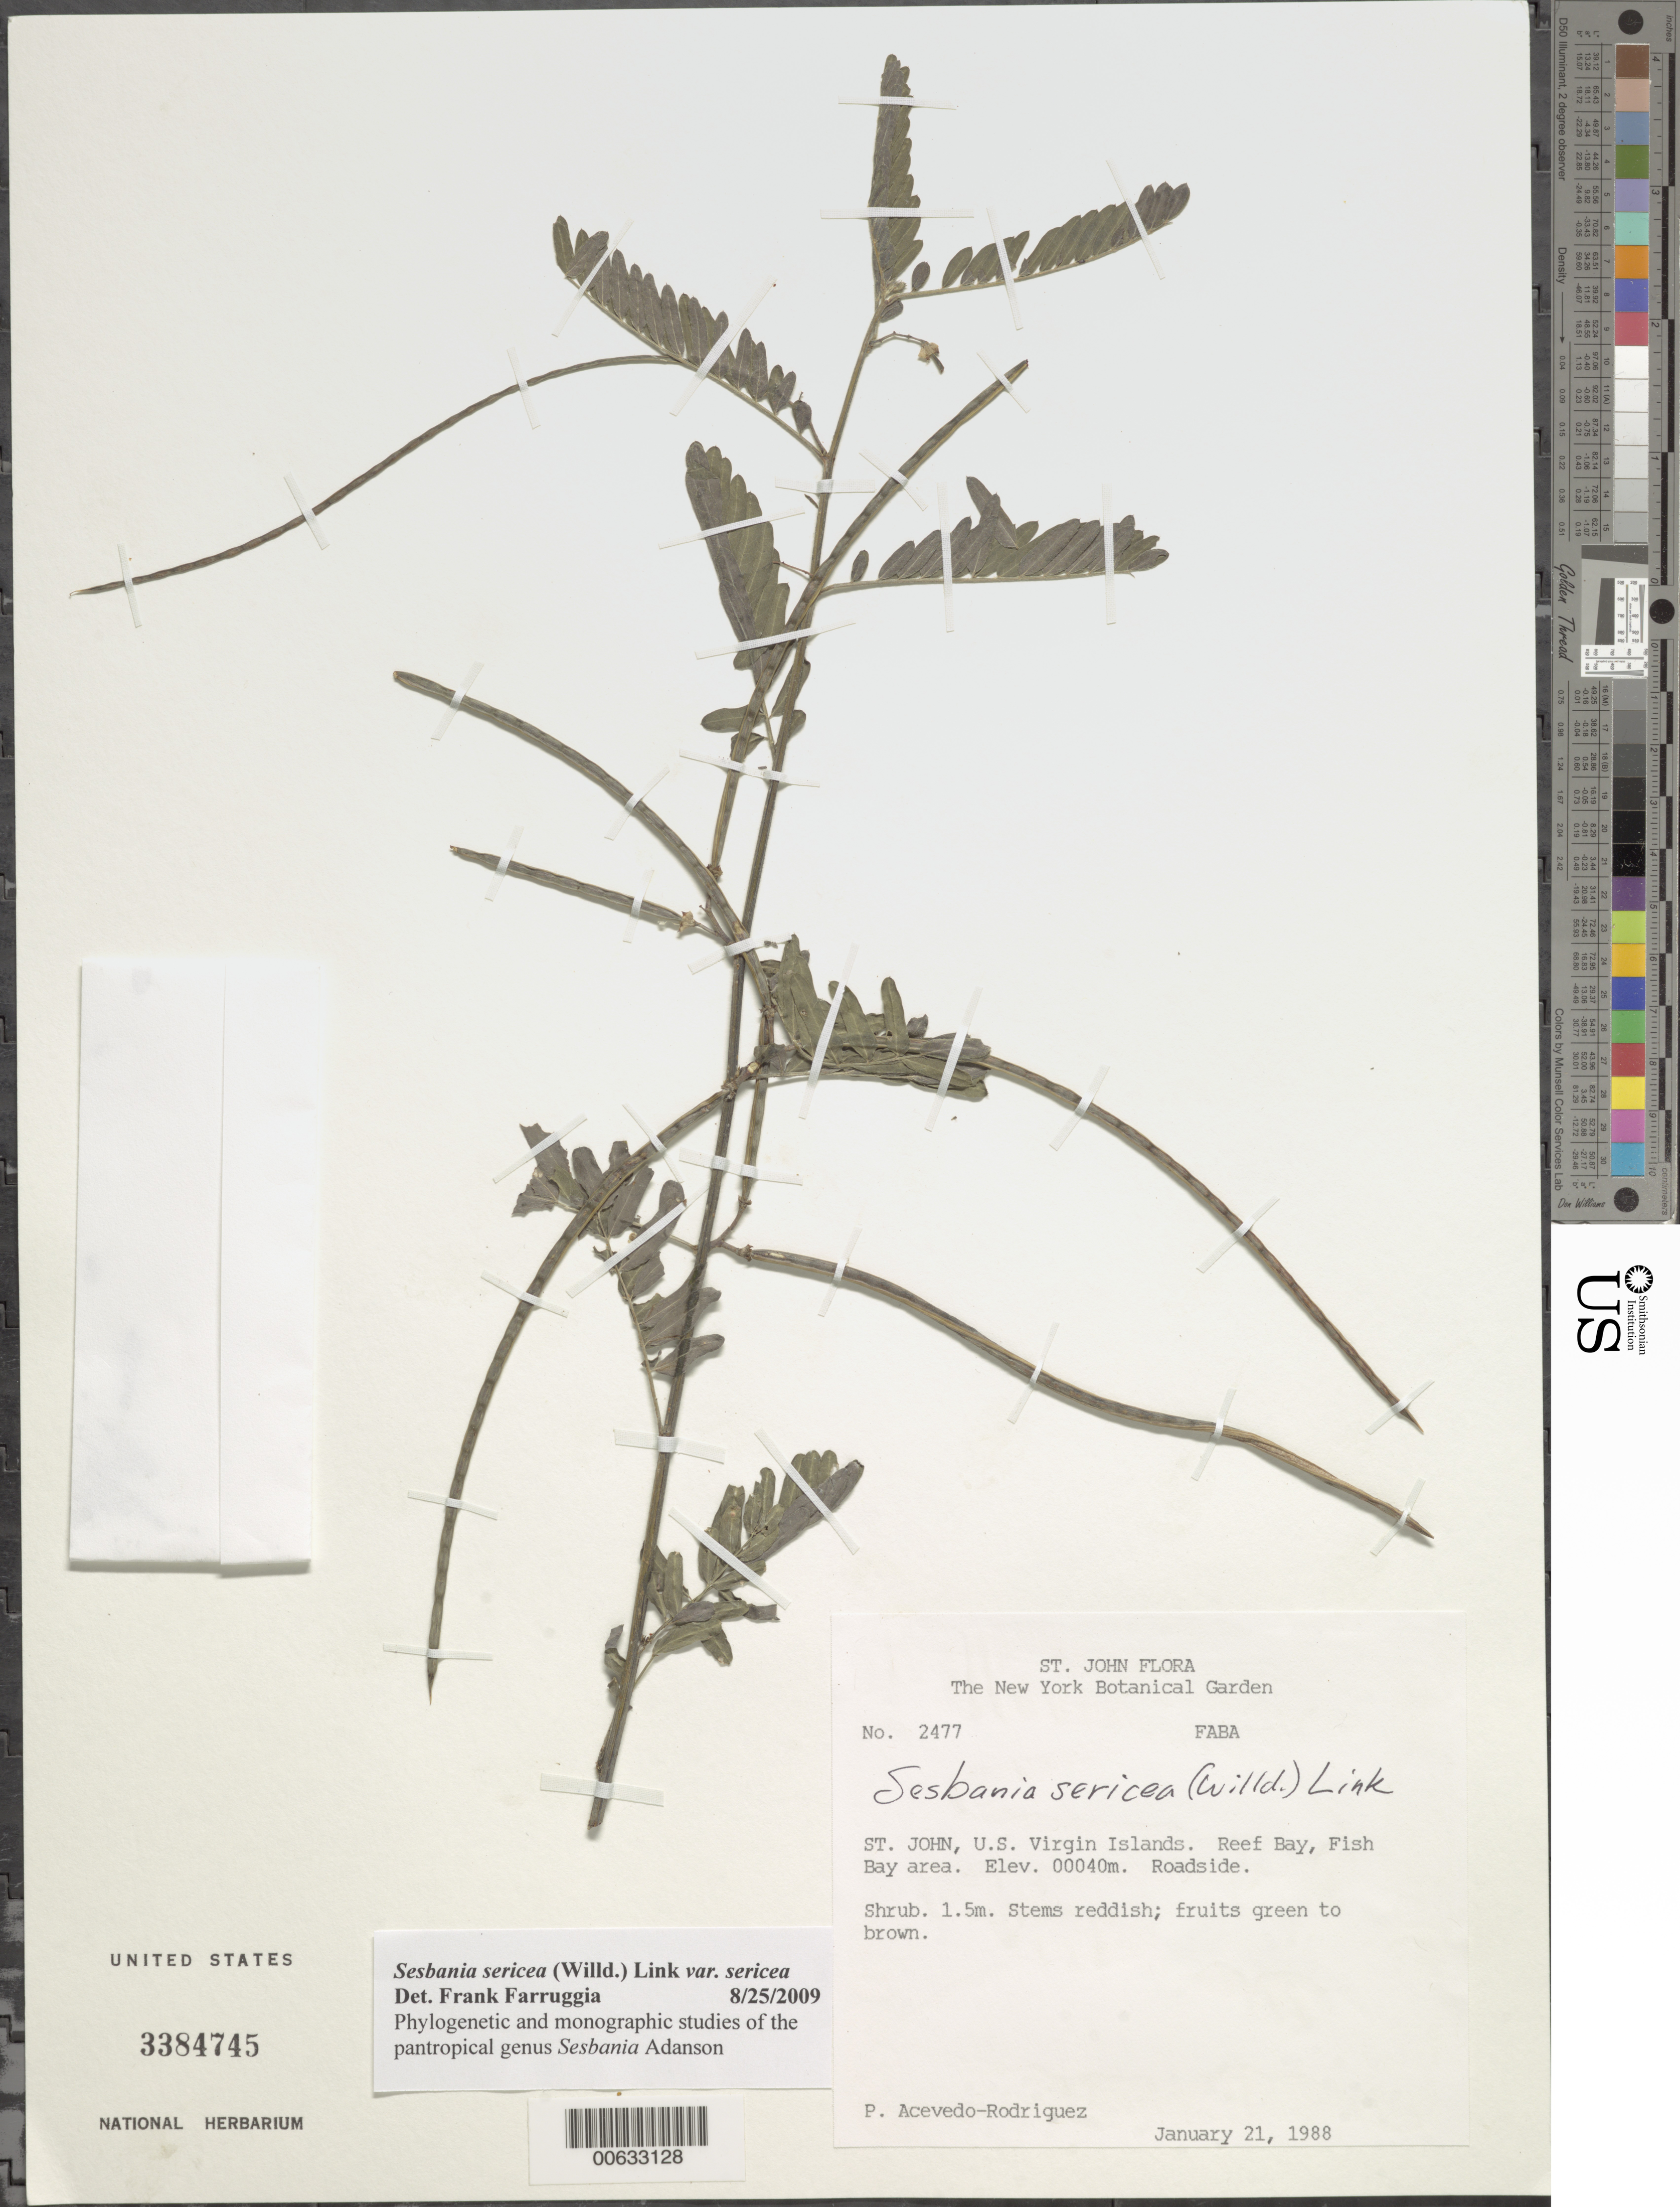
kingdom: Plantae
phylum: Tracheophyta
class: Magnoliopsida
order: Fabales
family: Fabaceae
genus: Sesbania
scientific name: Sesbania sericea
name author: (Willd.) Link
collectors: P. Acevedo-Rodr.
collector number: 2477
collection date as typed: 21 Jan 1988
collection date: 1988-01-21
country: U.S. Virgin Islands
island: St. John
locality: Reef Bay Quarter; Fish Bay area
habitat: Roadside.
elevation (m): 40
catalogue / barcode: US 3384745